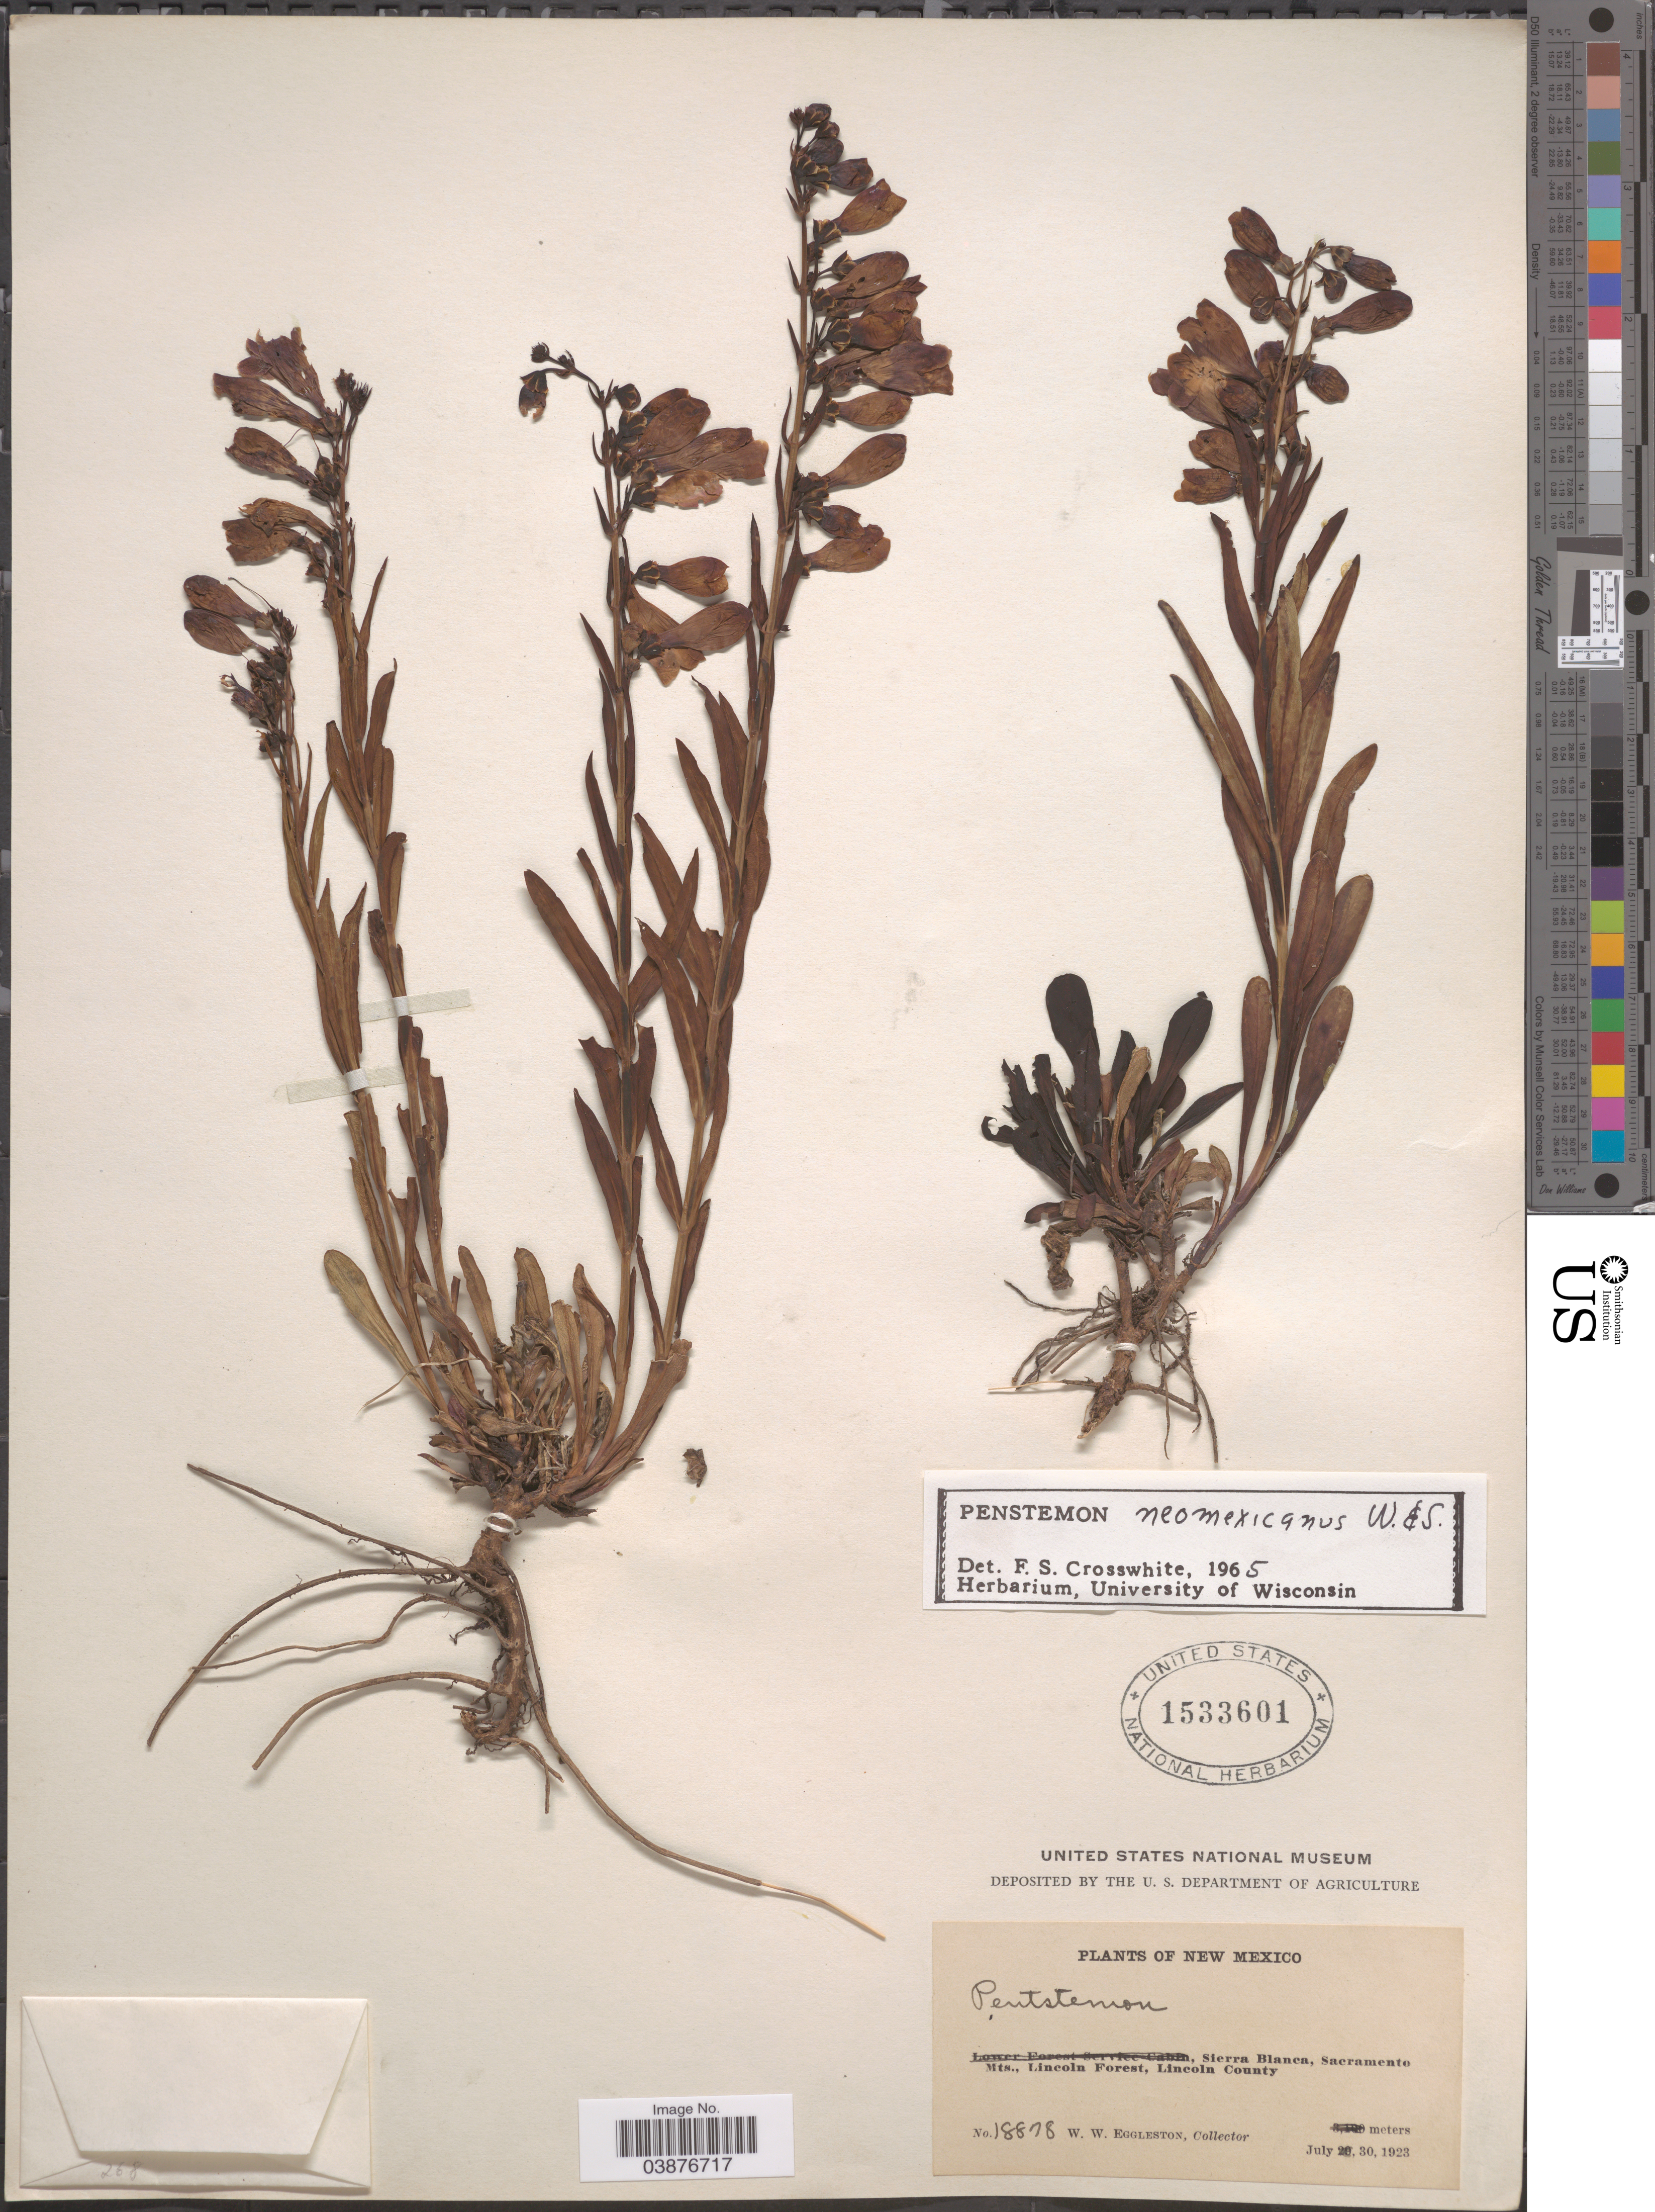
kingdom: Plantae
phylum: Tracheophyta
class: Magnoliopsida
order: Lamiales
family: Plantaginaceae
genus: Penstemon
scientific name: Penstemon neomexicanus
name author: Wooton & Standl.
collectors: W. W. Eggleston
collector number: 18878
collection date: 1923-07-30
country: United States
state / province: New Mexico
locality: Sierra Blanca, Sacramento Mts., Lincoln Forest, Lincoln County.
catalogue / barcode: US 1533601